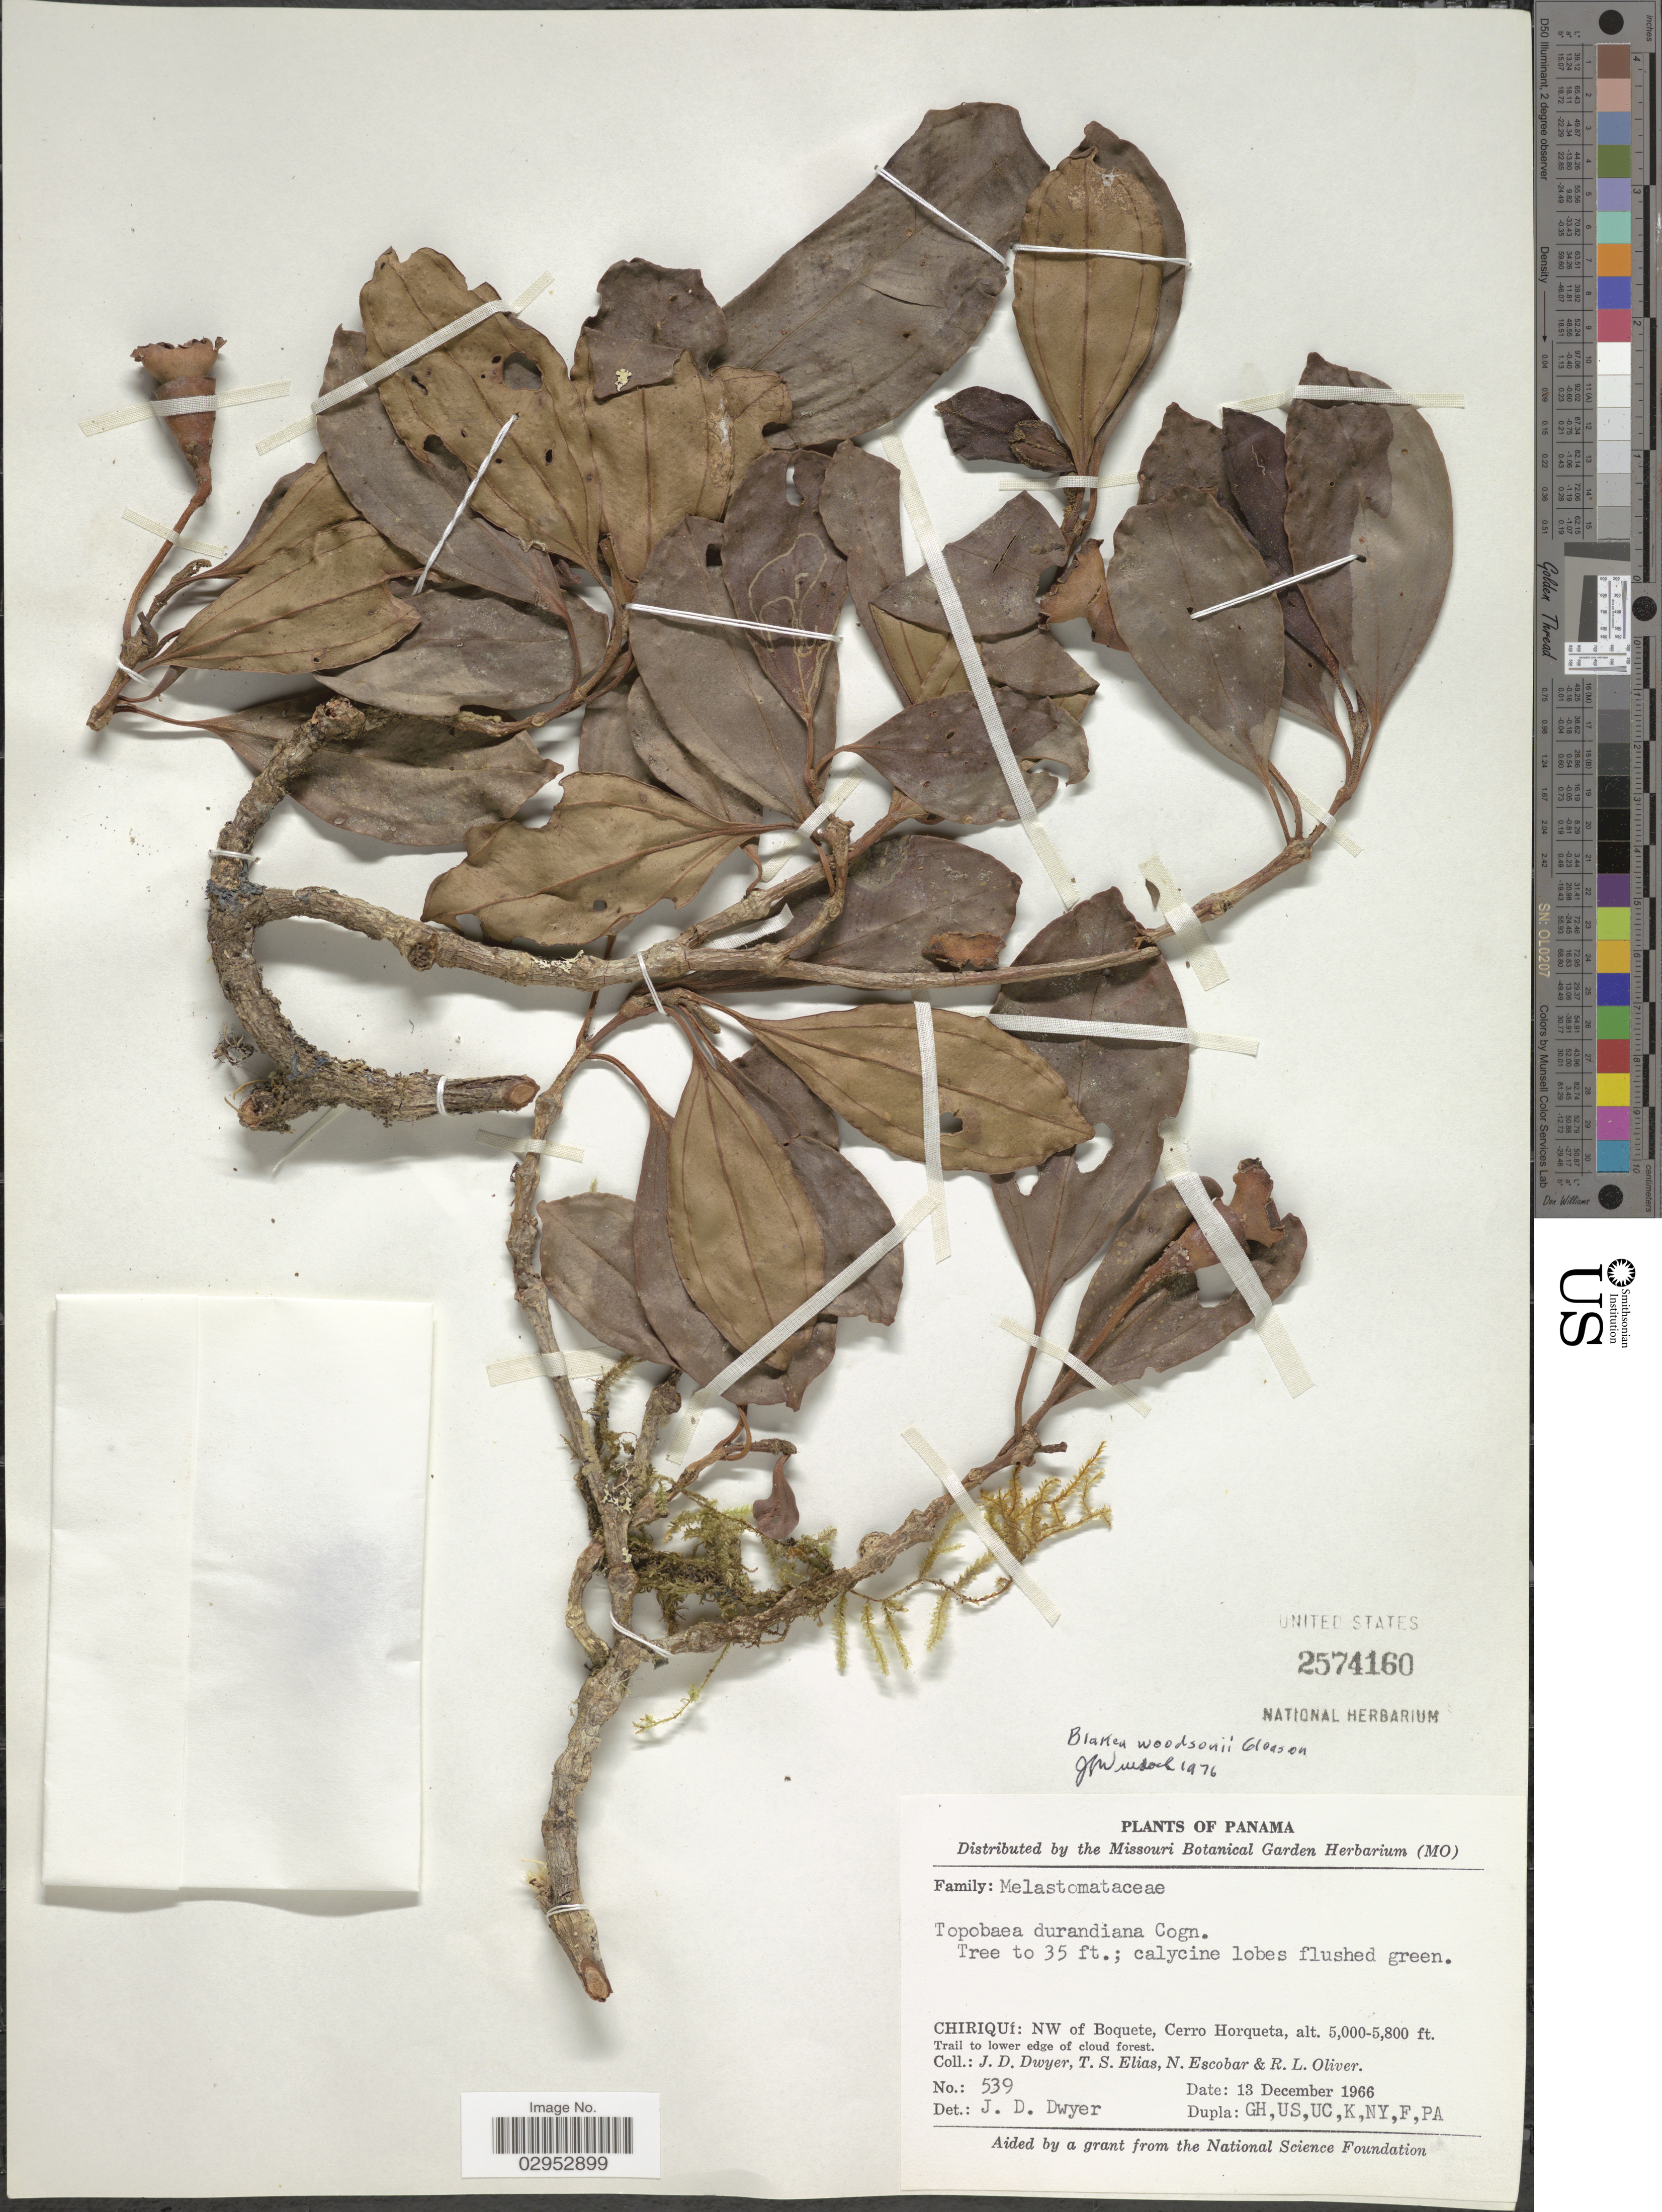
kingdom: Plantae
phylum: Tracheophyta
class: Magnoliopsida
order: Myrtales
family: Melastomataceae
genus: Blakea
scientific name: Blakea woodsonii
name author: Gleason in Woodson & Seibert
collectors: J. D. Dwyer, T. S. Elias, N. Escobar & R. Oliver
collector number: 539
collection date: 1966-12-13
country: Panama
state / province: Chiriqui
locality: NW of Boquete, Cerro Horqueta.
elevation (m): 1524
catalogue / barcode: US 2574160